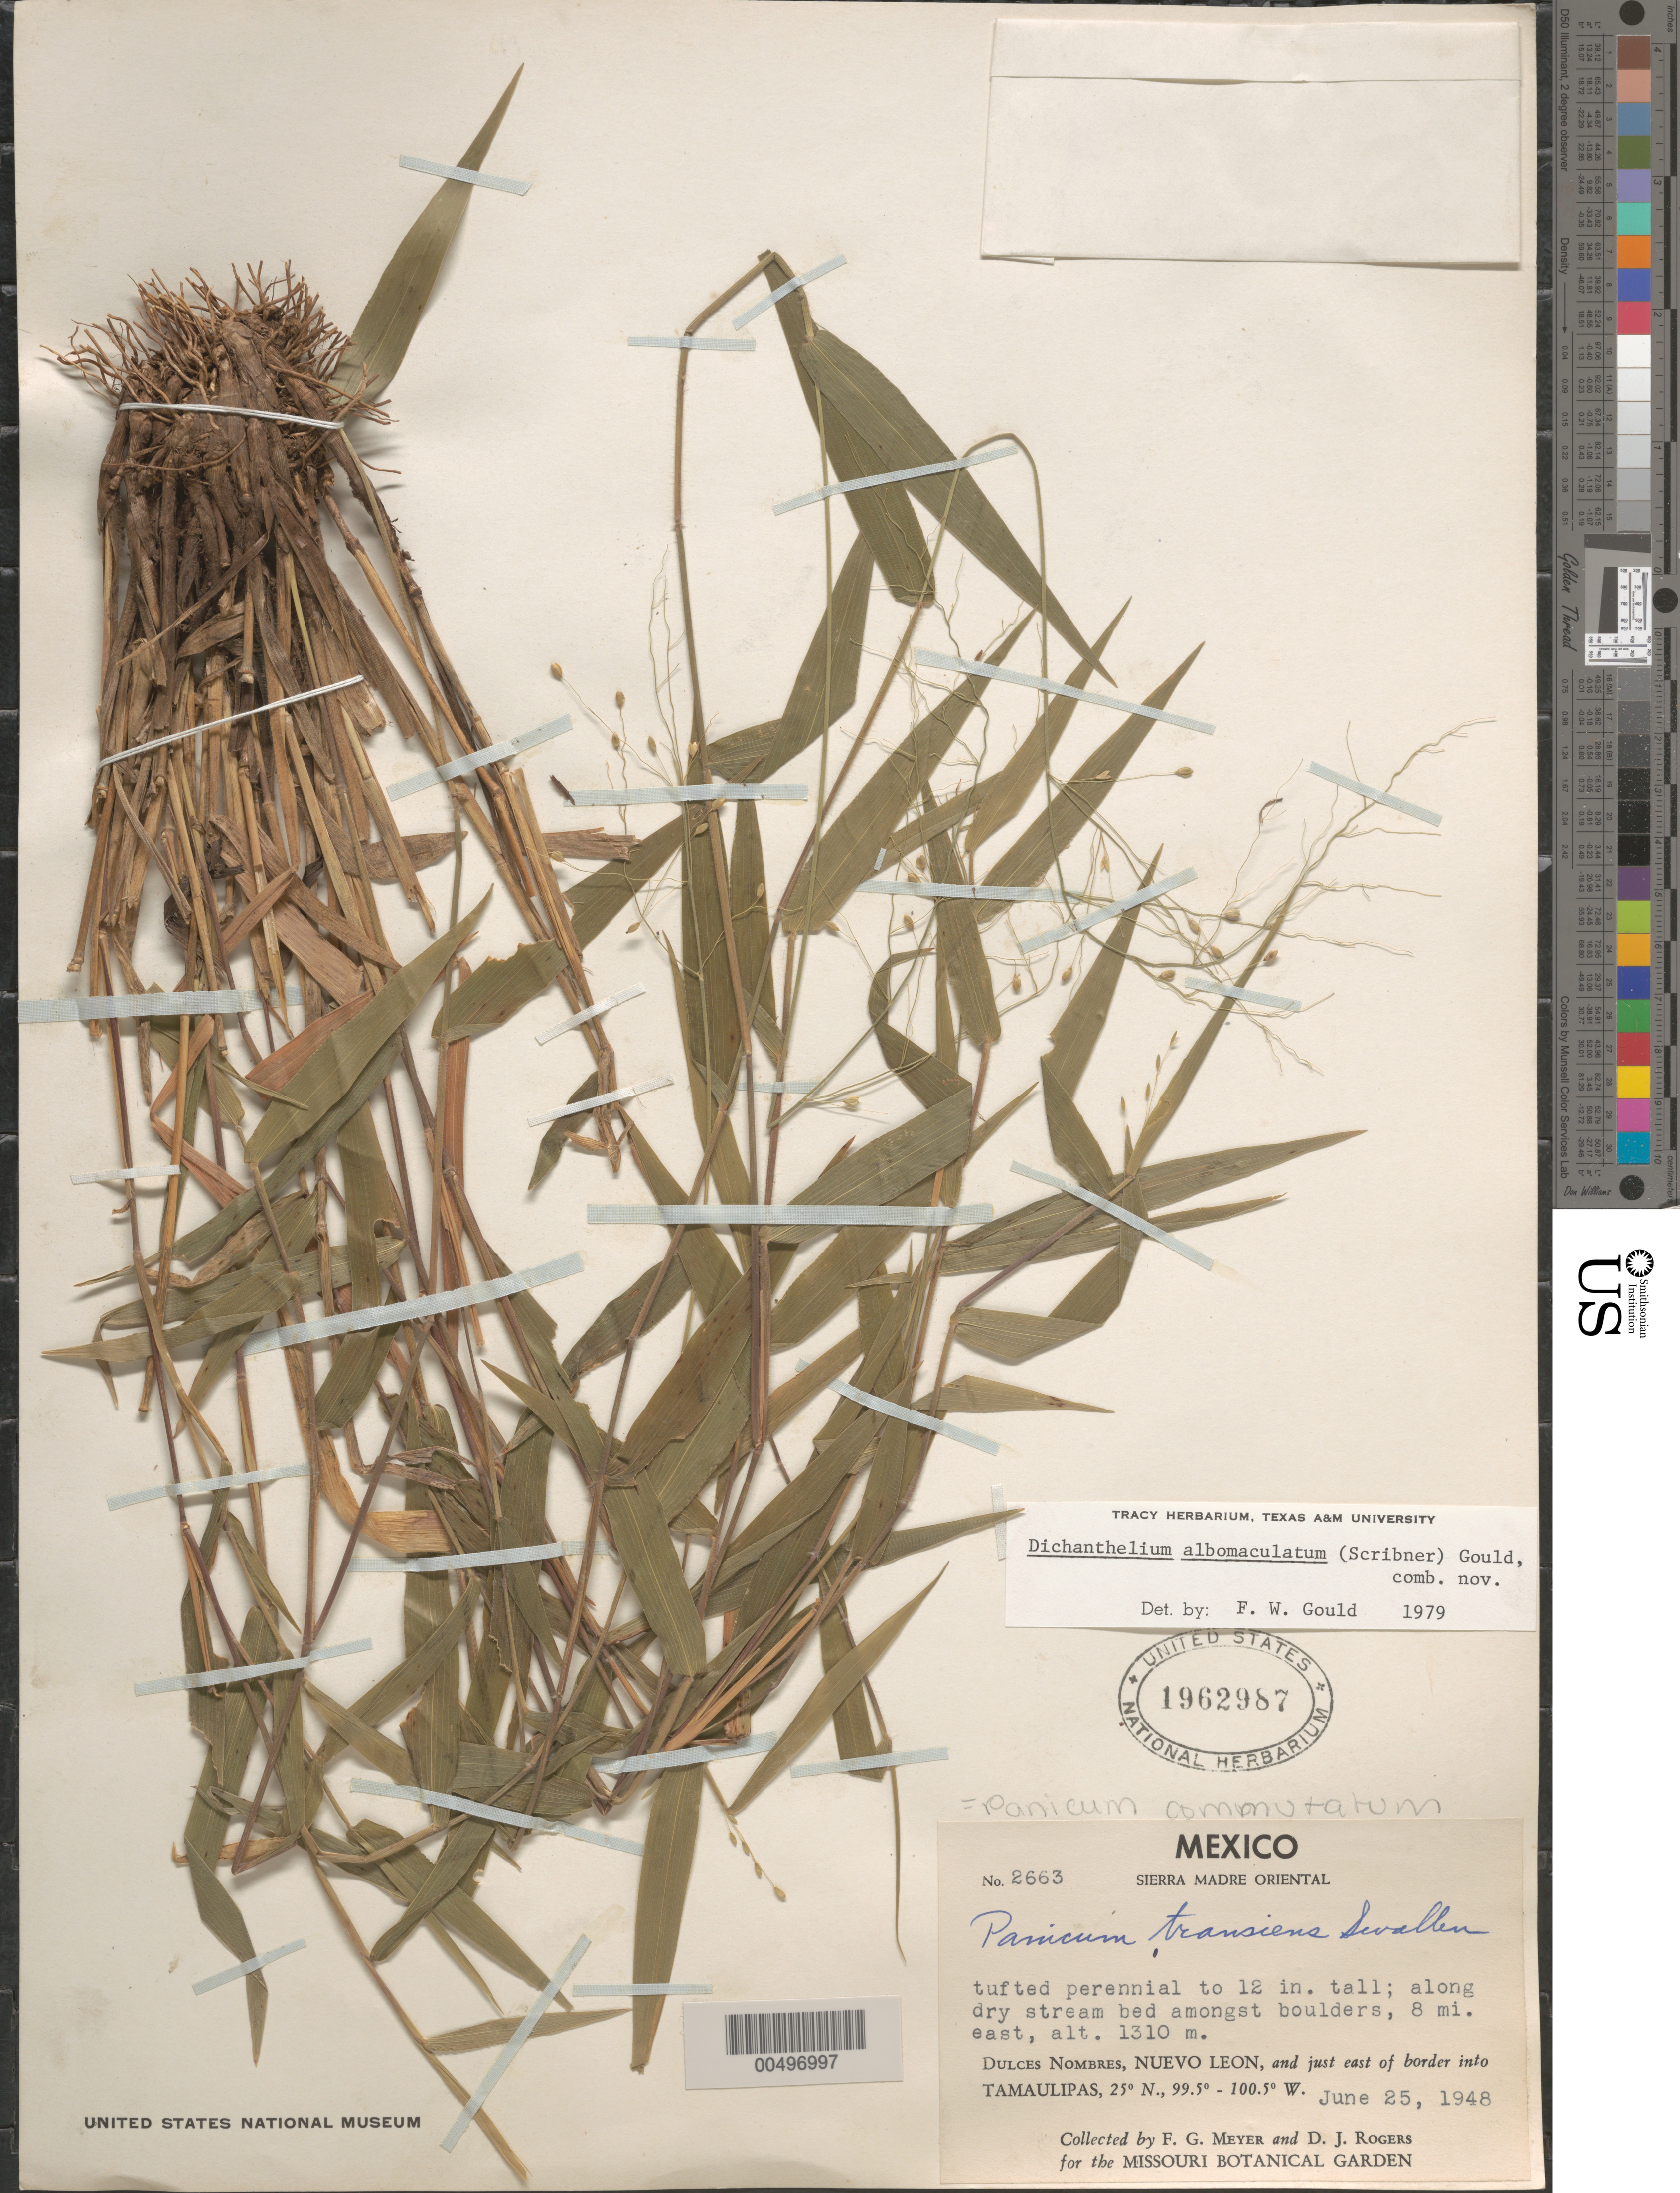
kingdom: Plantae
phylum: Tracheophyta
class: Liliopsida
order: Poales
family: Poaceae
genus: Panicum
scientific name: Panicum commutatum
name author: Schult.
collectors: F. G. Meyer & D. J. Rogers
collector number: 2663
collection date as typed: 25 Jun 1948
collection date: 1948-06-25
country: Mexico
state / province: Nuevo León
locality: Sierra Madre Oriental, 8 mi E, Dulces Nombres, & just E of border into Tamaulipas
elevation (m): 1310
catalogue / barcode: US 1962987